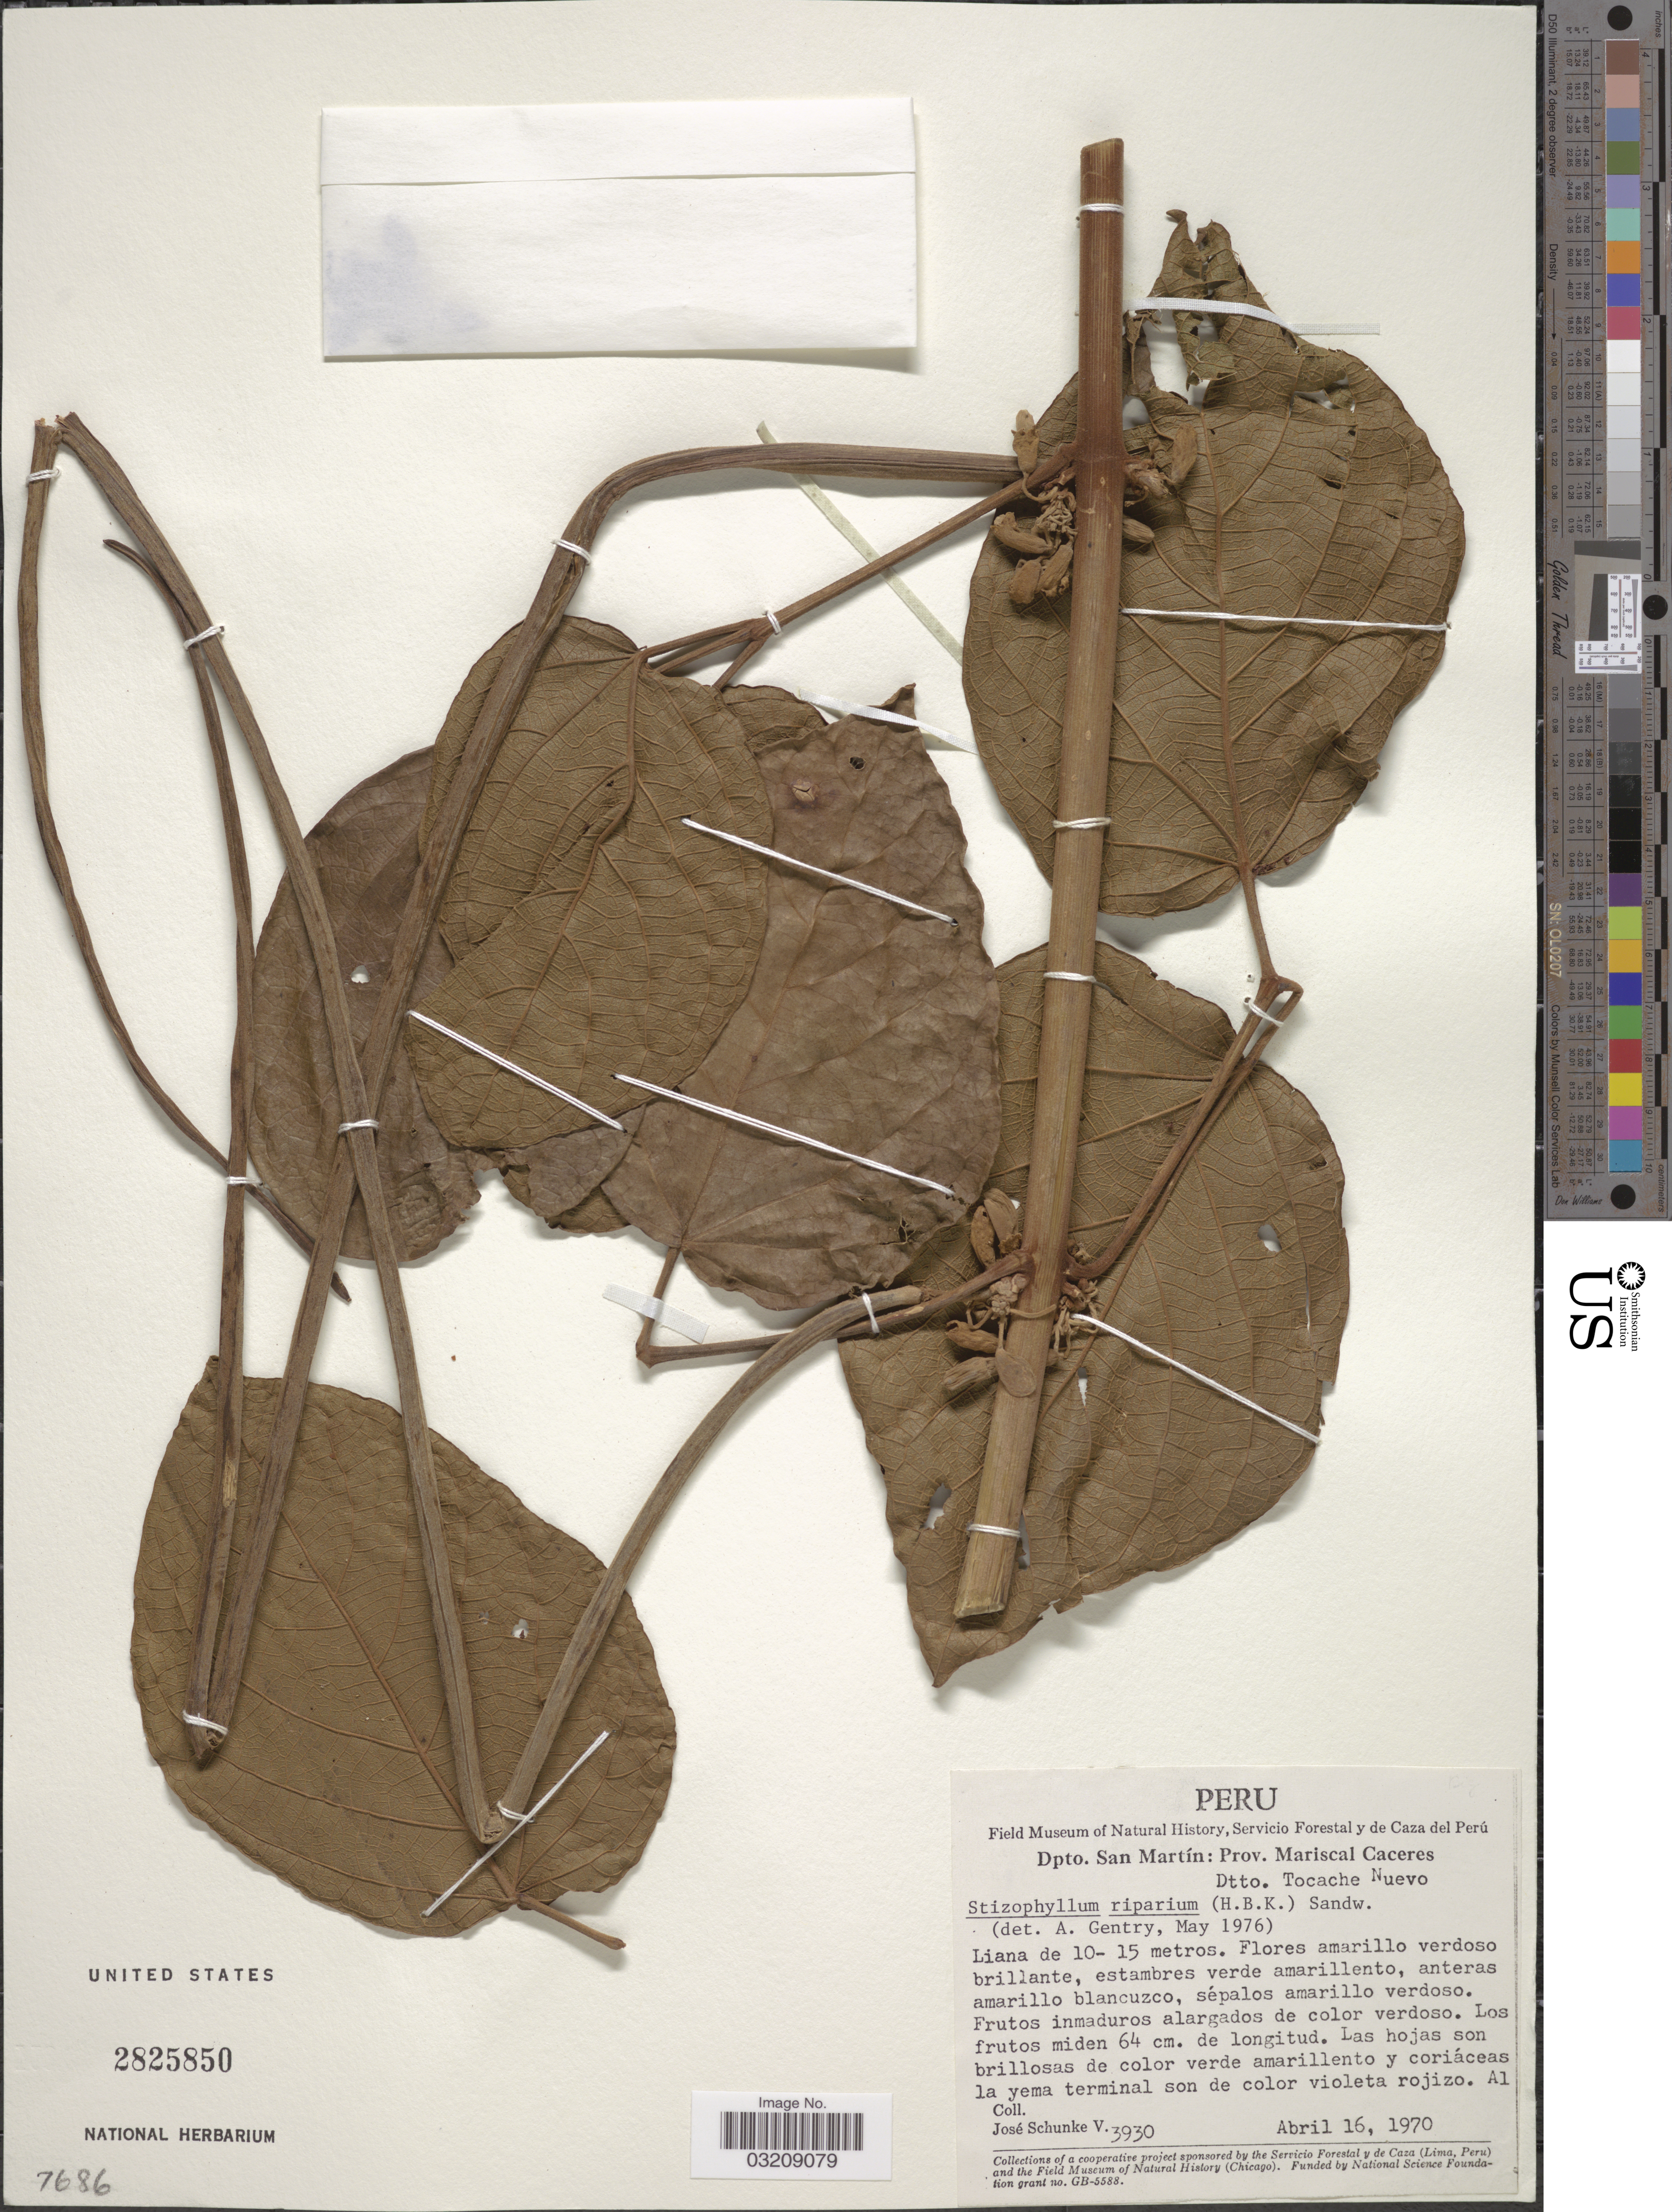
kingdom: Plantae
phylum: Tracheophyta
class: Magnoliopsida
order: Lamiales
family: Bignoniaceae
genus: Stizophyllum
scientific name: Stizophyllum riparium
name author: (Kunth) Sandwith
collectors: J. Schunke Vigo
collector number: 3930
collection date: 1970-04-16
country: Peru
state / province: San Martín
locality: Dpto. San Martín: Prov. Mariscal Caceres. Dtto. Tocache Nuevo.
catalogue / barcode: US 2825850